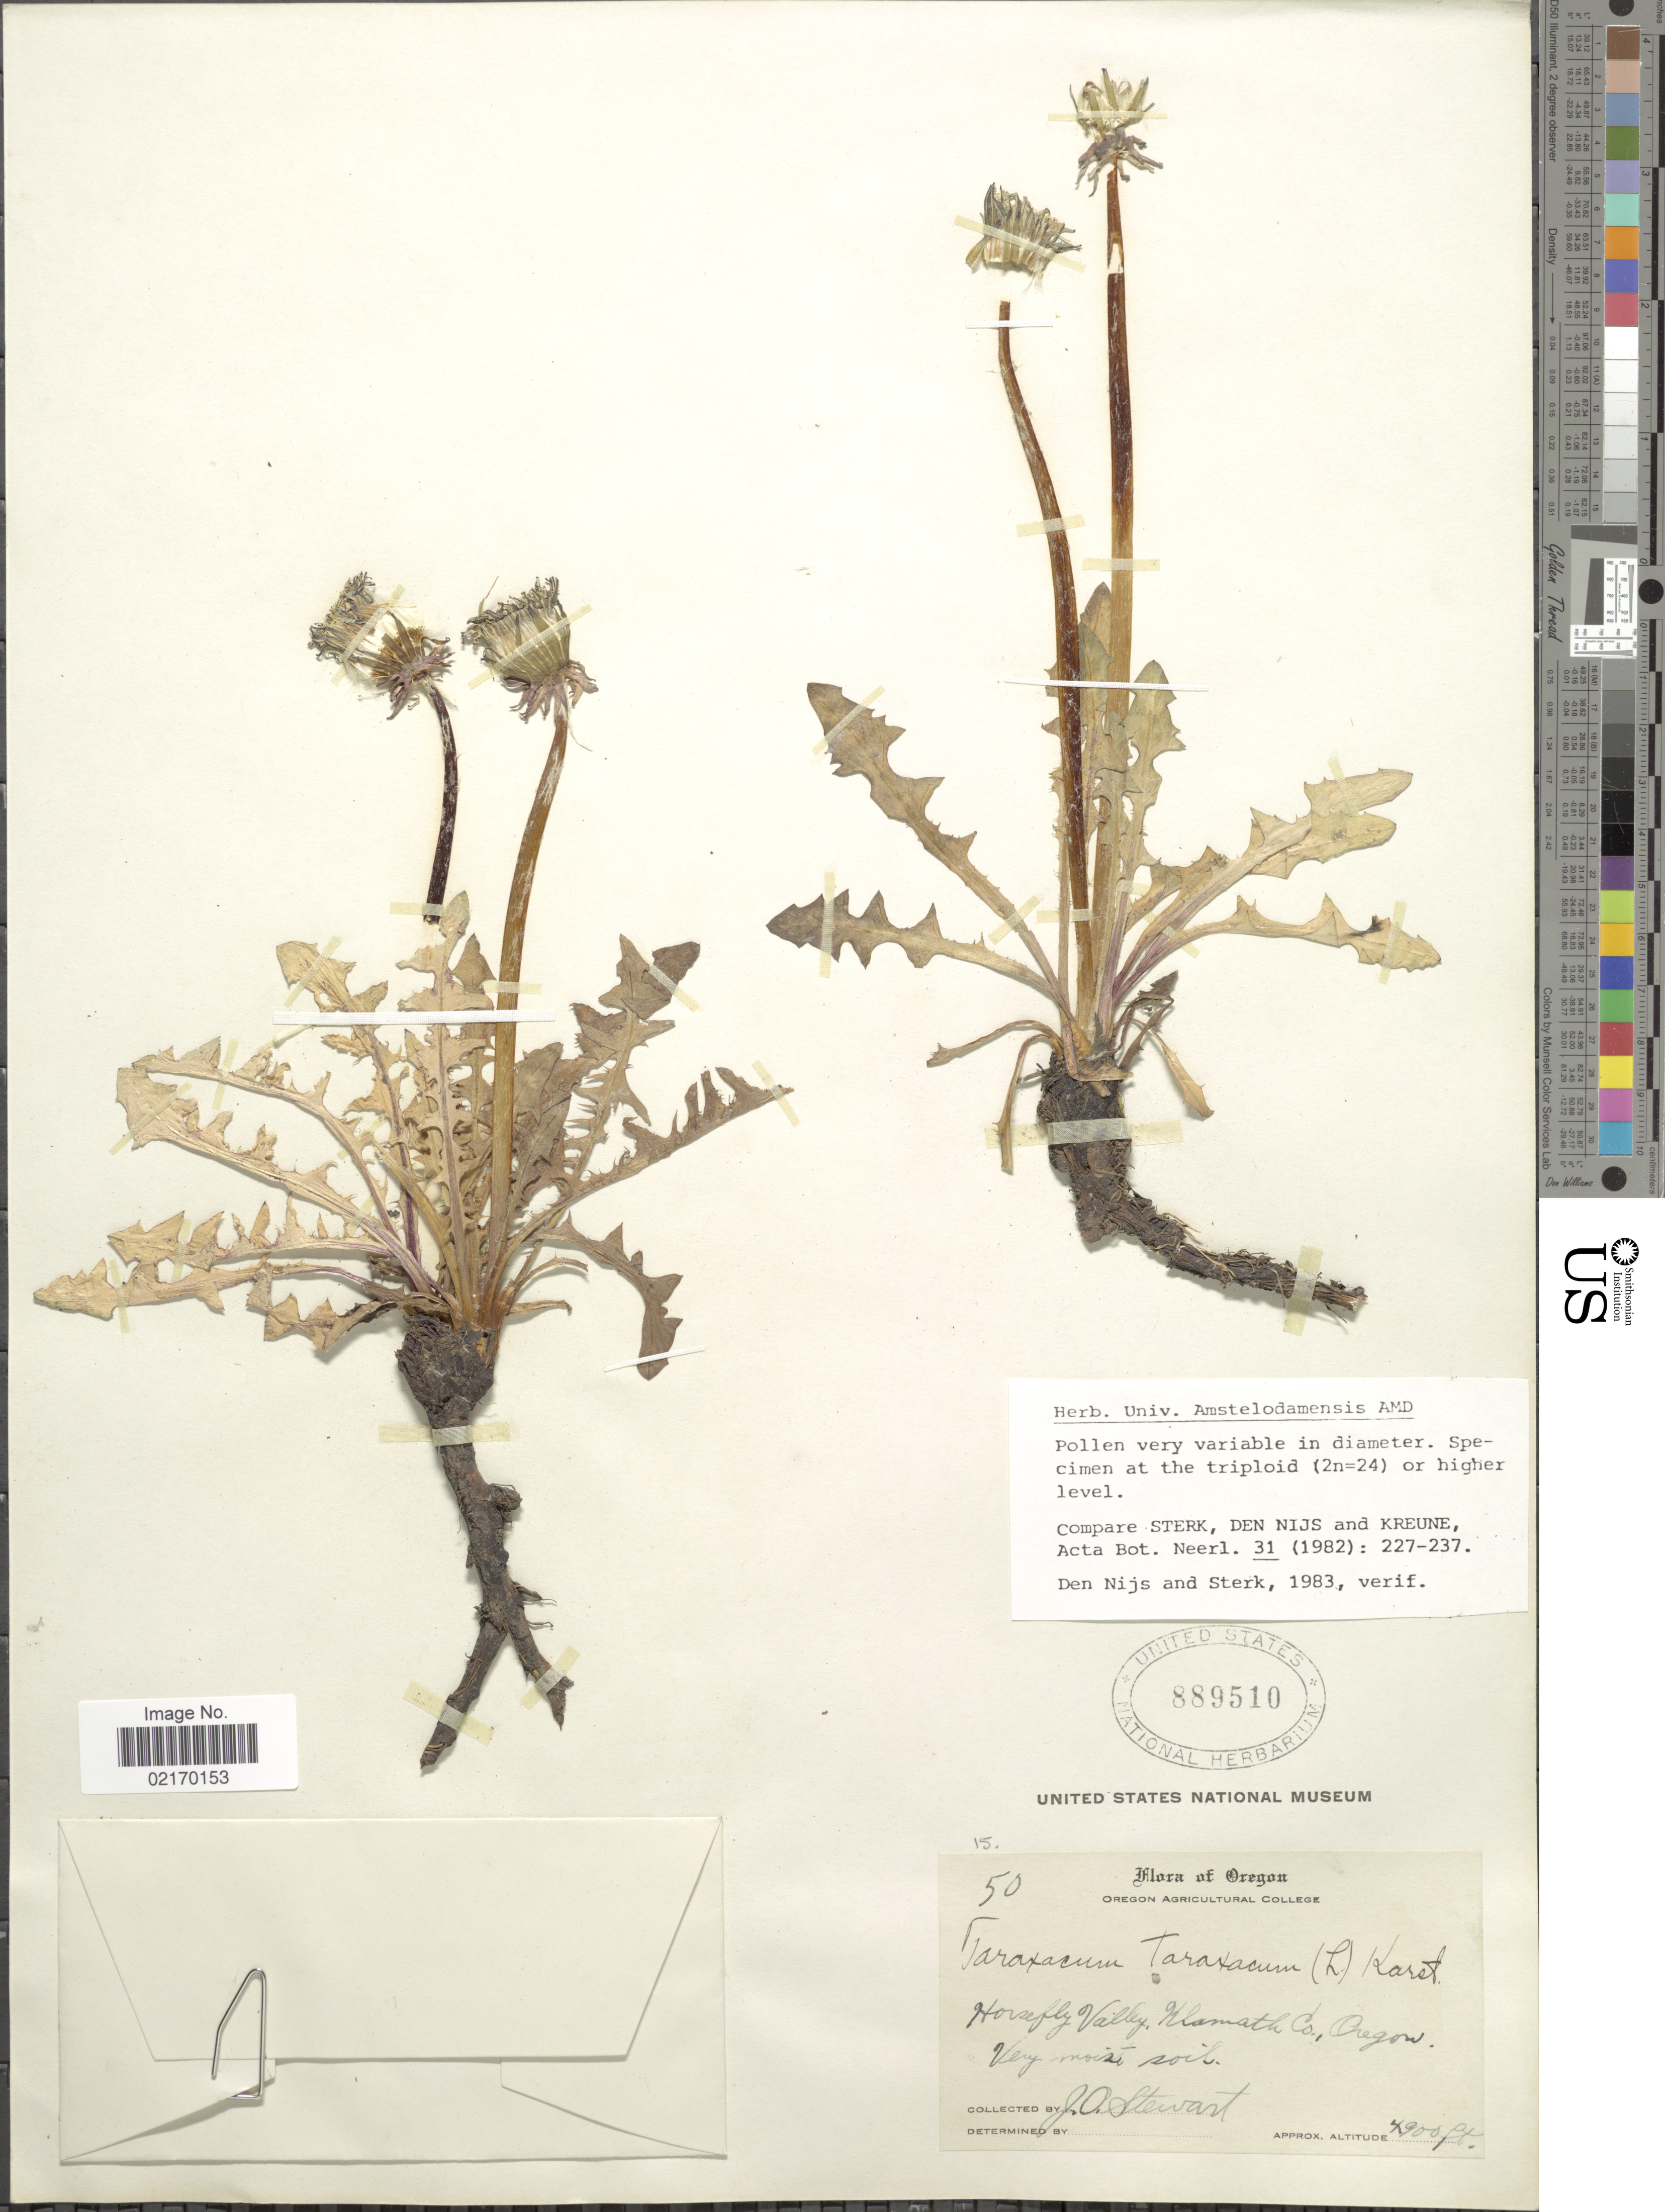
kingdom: Plantae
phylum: Tracheophyta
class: Magnoliopsida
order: Asterales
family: Asteraceae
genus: Taraxacum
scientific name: Taraxacum officinale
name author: G.H. Weber ex F.H. Wigg.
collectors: J. Stewart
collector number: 50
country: United States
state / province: Oregon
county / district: Klamath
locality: Horsefully Valley, Klamath Co.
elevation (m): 1494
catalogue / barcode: US 889510